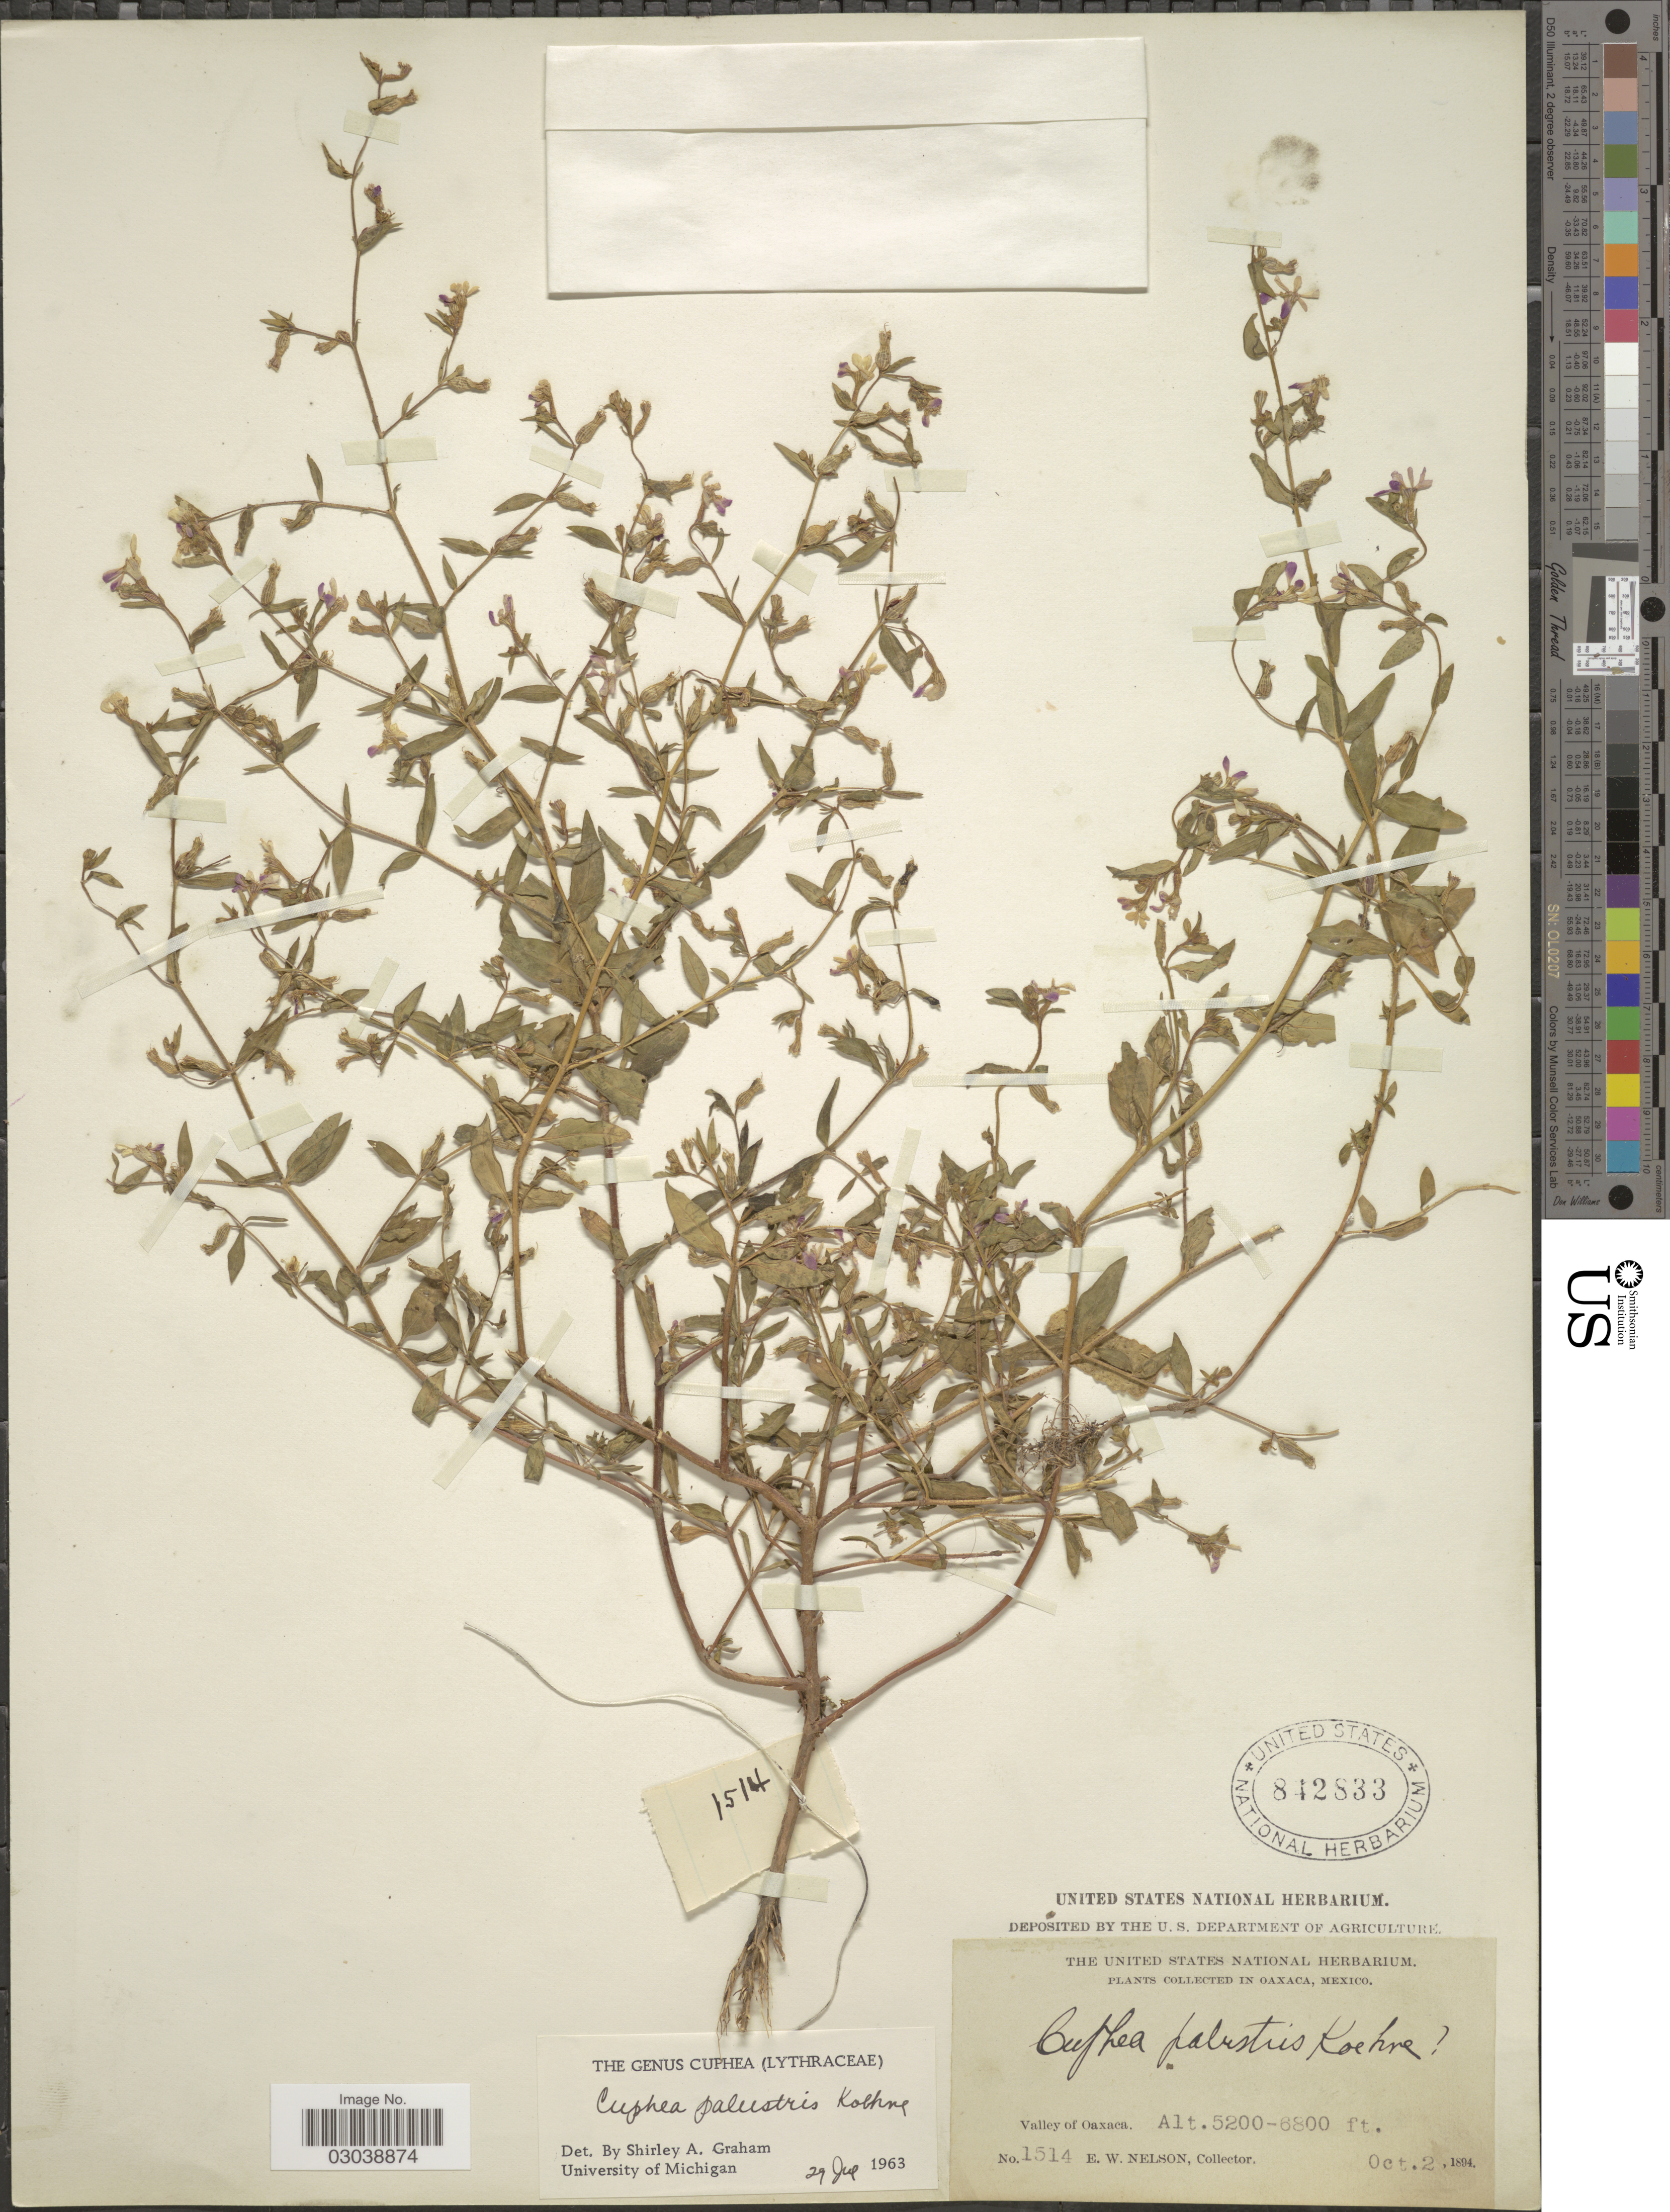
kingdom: Plantae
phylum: Tracheophyta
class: Magnoliopsida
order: Myrtales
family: Lythraceae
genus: Cuphea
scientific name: Cuphea palustris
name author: Koehne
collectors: E. W. Nelson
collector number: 1514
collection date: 1894-10-02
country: Mexico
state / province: Oaxaca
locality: Valley of Oaxaca.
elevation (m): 1585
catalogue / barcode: US 842833